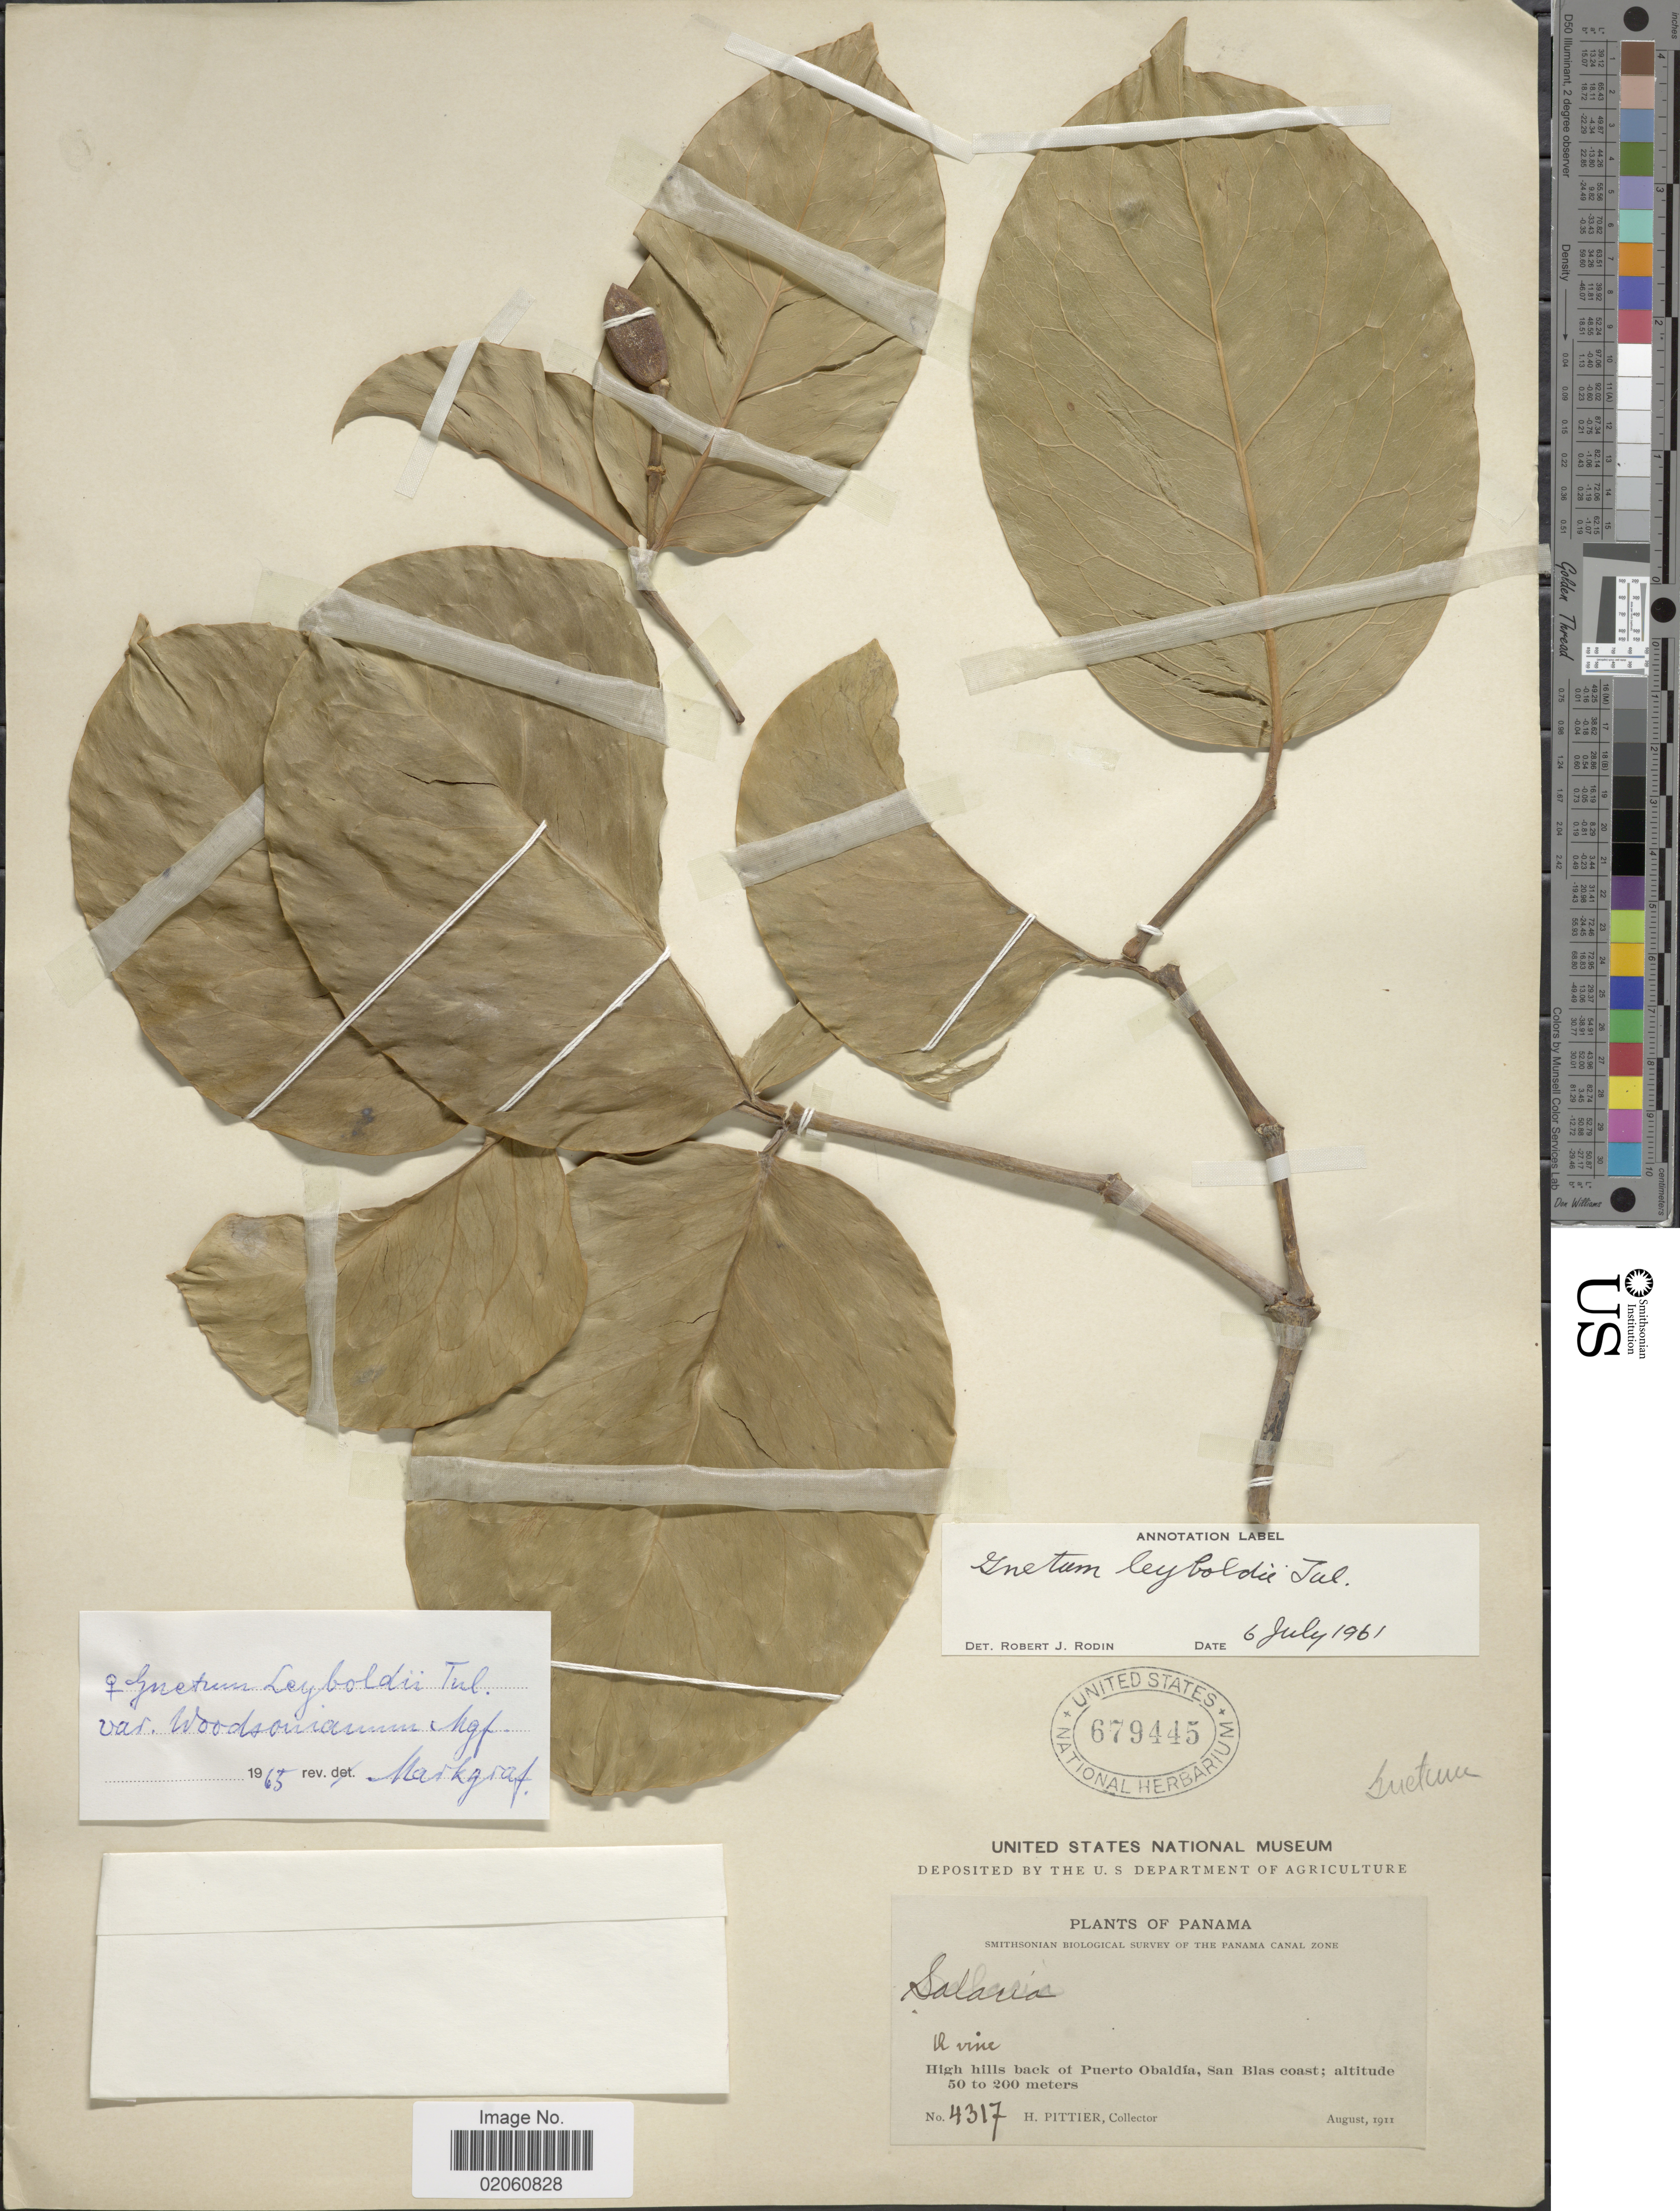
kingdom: Plantae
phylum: Tracheophyta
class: Gnetopsida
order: Gnetales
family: Gnetaceae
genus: Gnetum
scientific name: Gnetum leyboldii var. woodsonianum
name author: Markgr.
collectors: H. F. Pittier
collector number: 4317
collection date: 1911-08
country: Panama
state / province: Kuna Yala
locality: High hills back of Puerto Obaldía, San Blas coast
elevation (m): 50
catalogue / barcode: US 679445